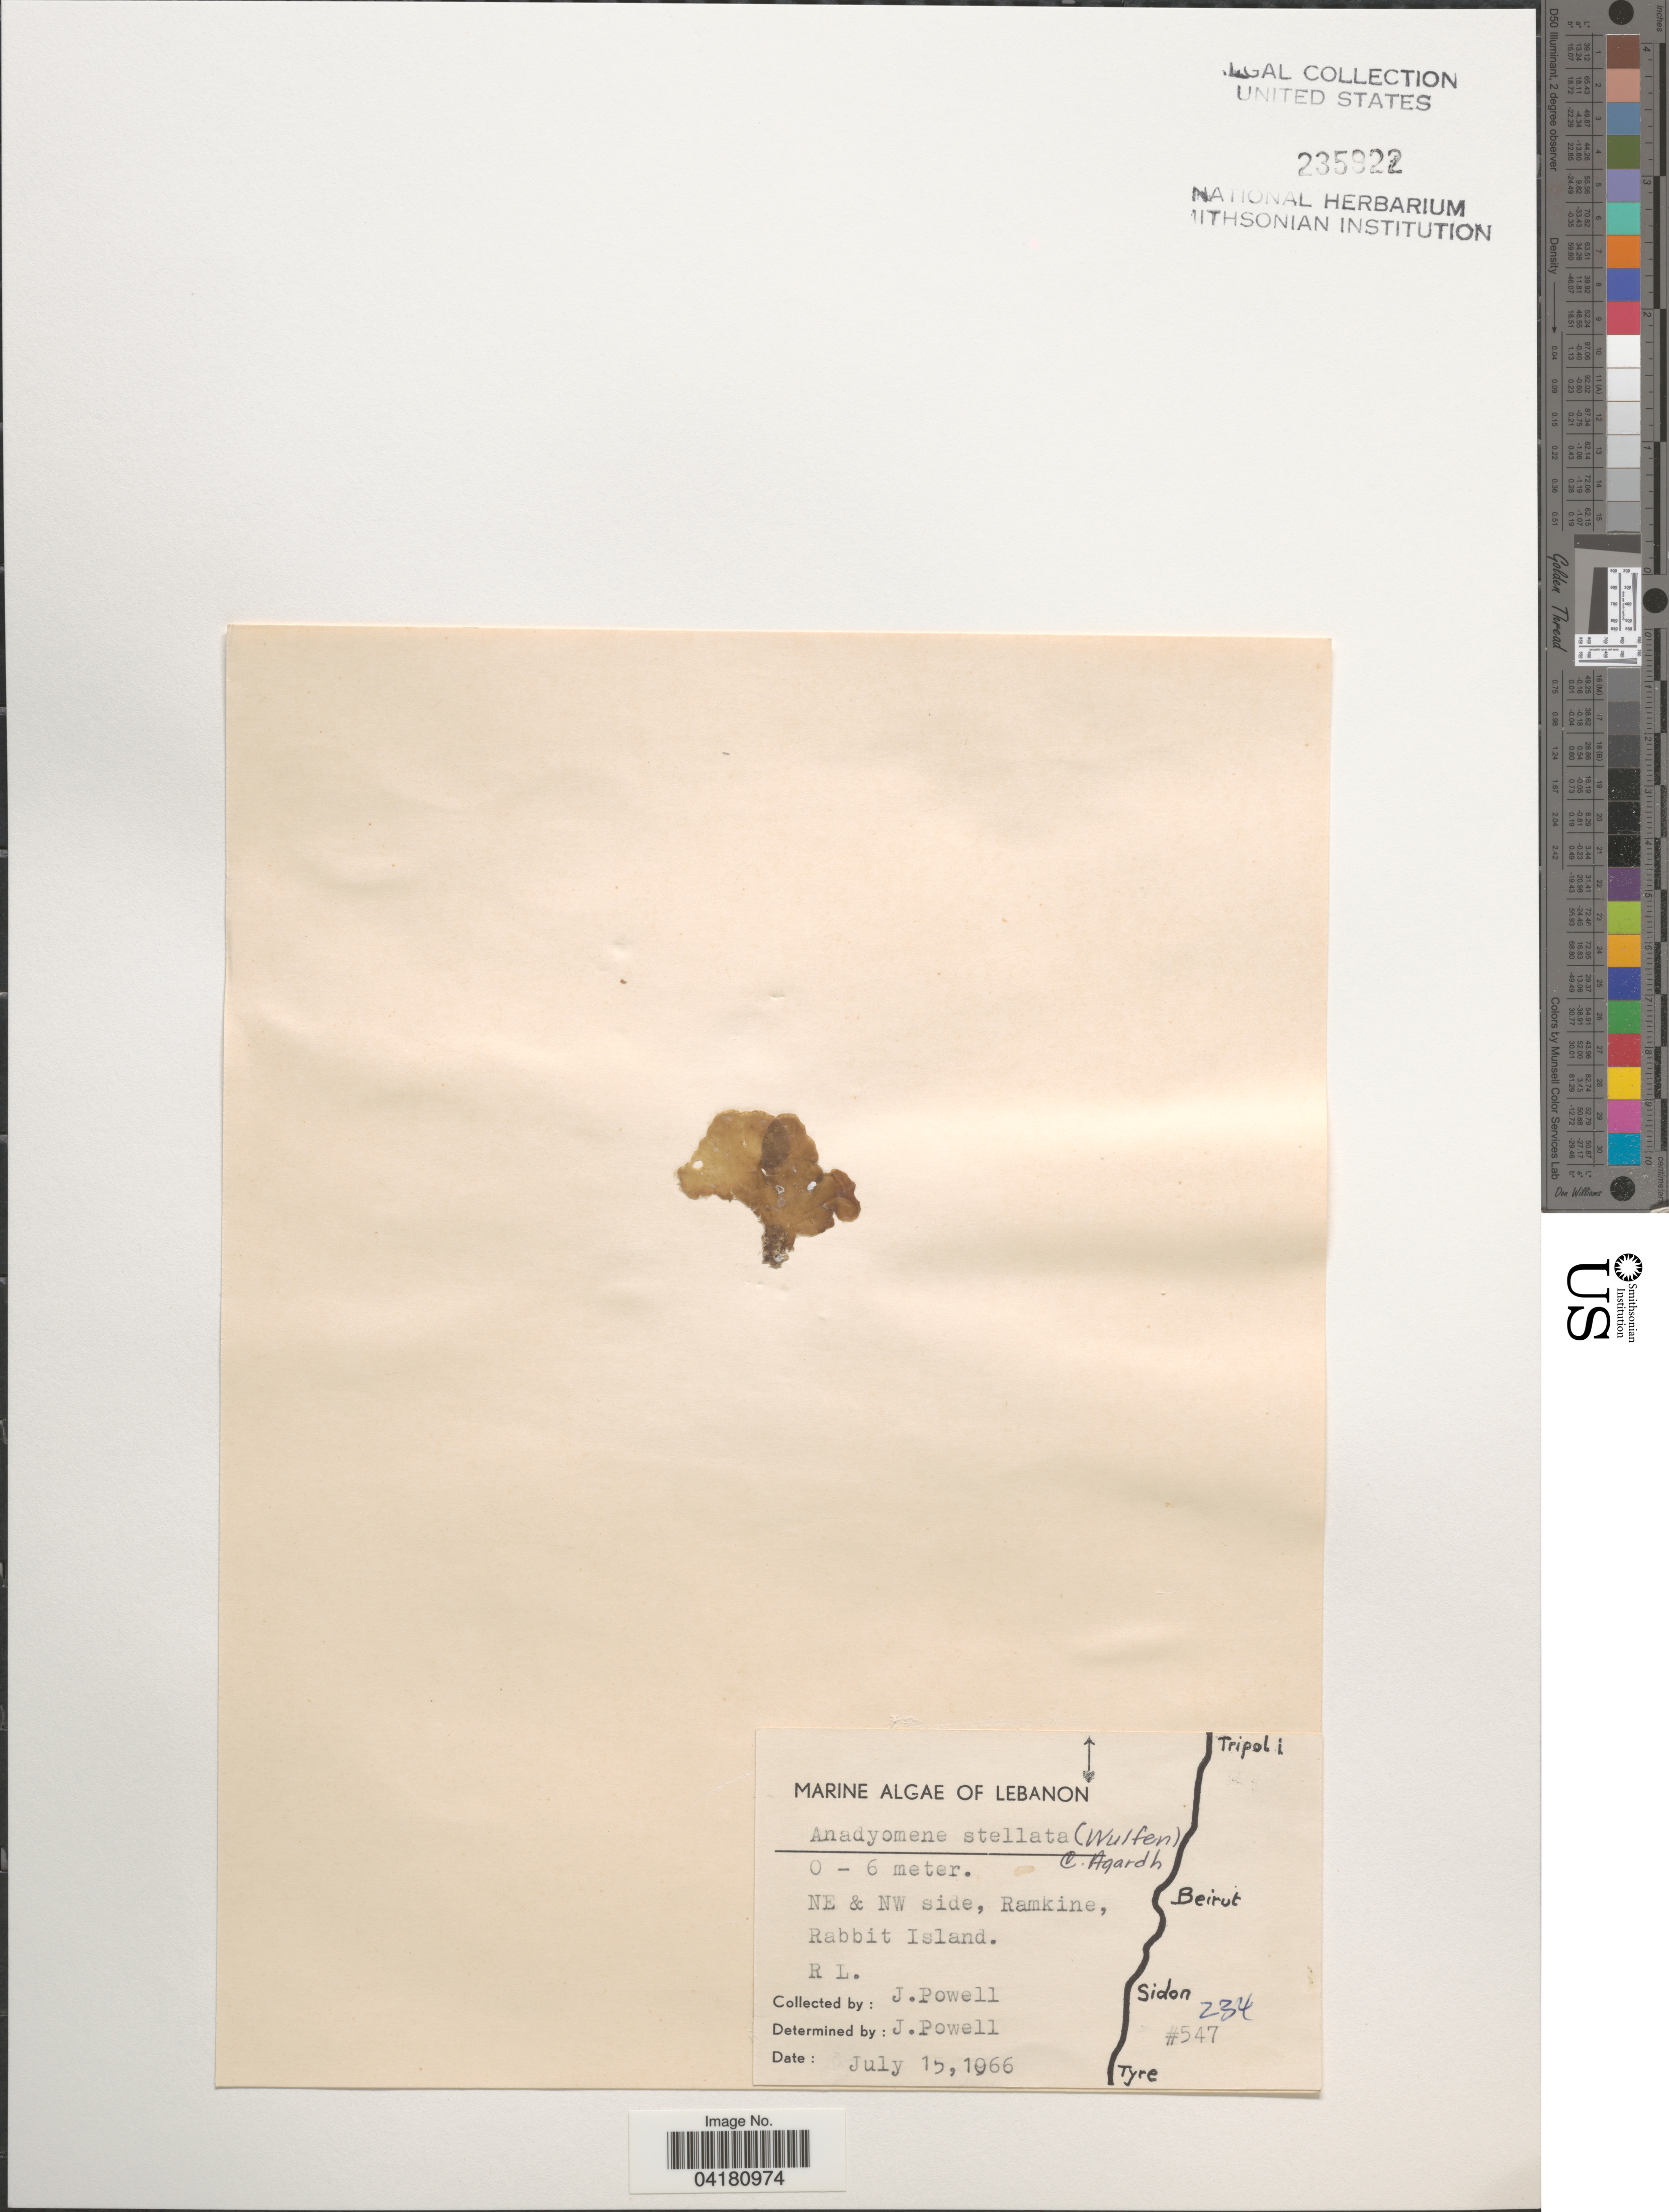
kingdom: Plantae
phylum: Chlorophyta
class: Ulvophyceae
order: Cladophorales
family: Anadyomenaceae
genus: Anadyomene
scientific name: Anadyomene stellata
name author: (Wulfen) C. Agardh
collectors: J. Powell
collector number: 547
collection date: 1966-07-15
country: Lebanon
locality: NE & NW side, Ramkine, Rabbit Island. R L.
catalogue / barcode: US 235922